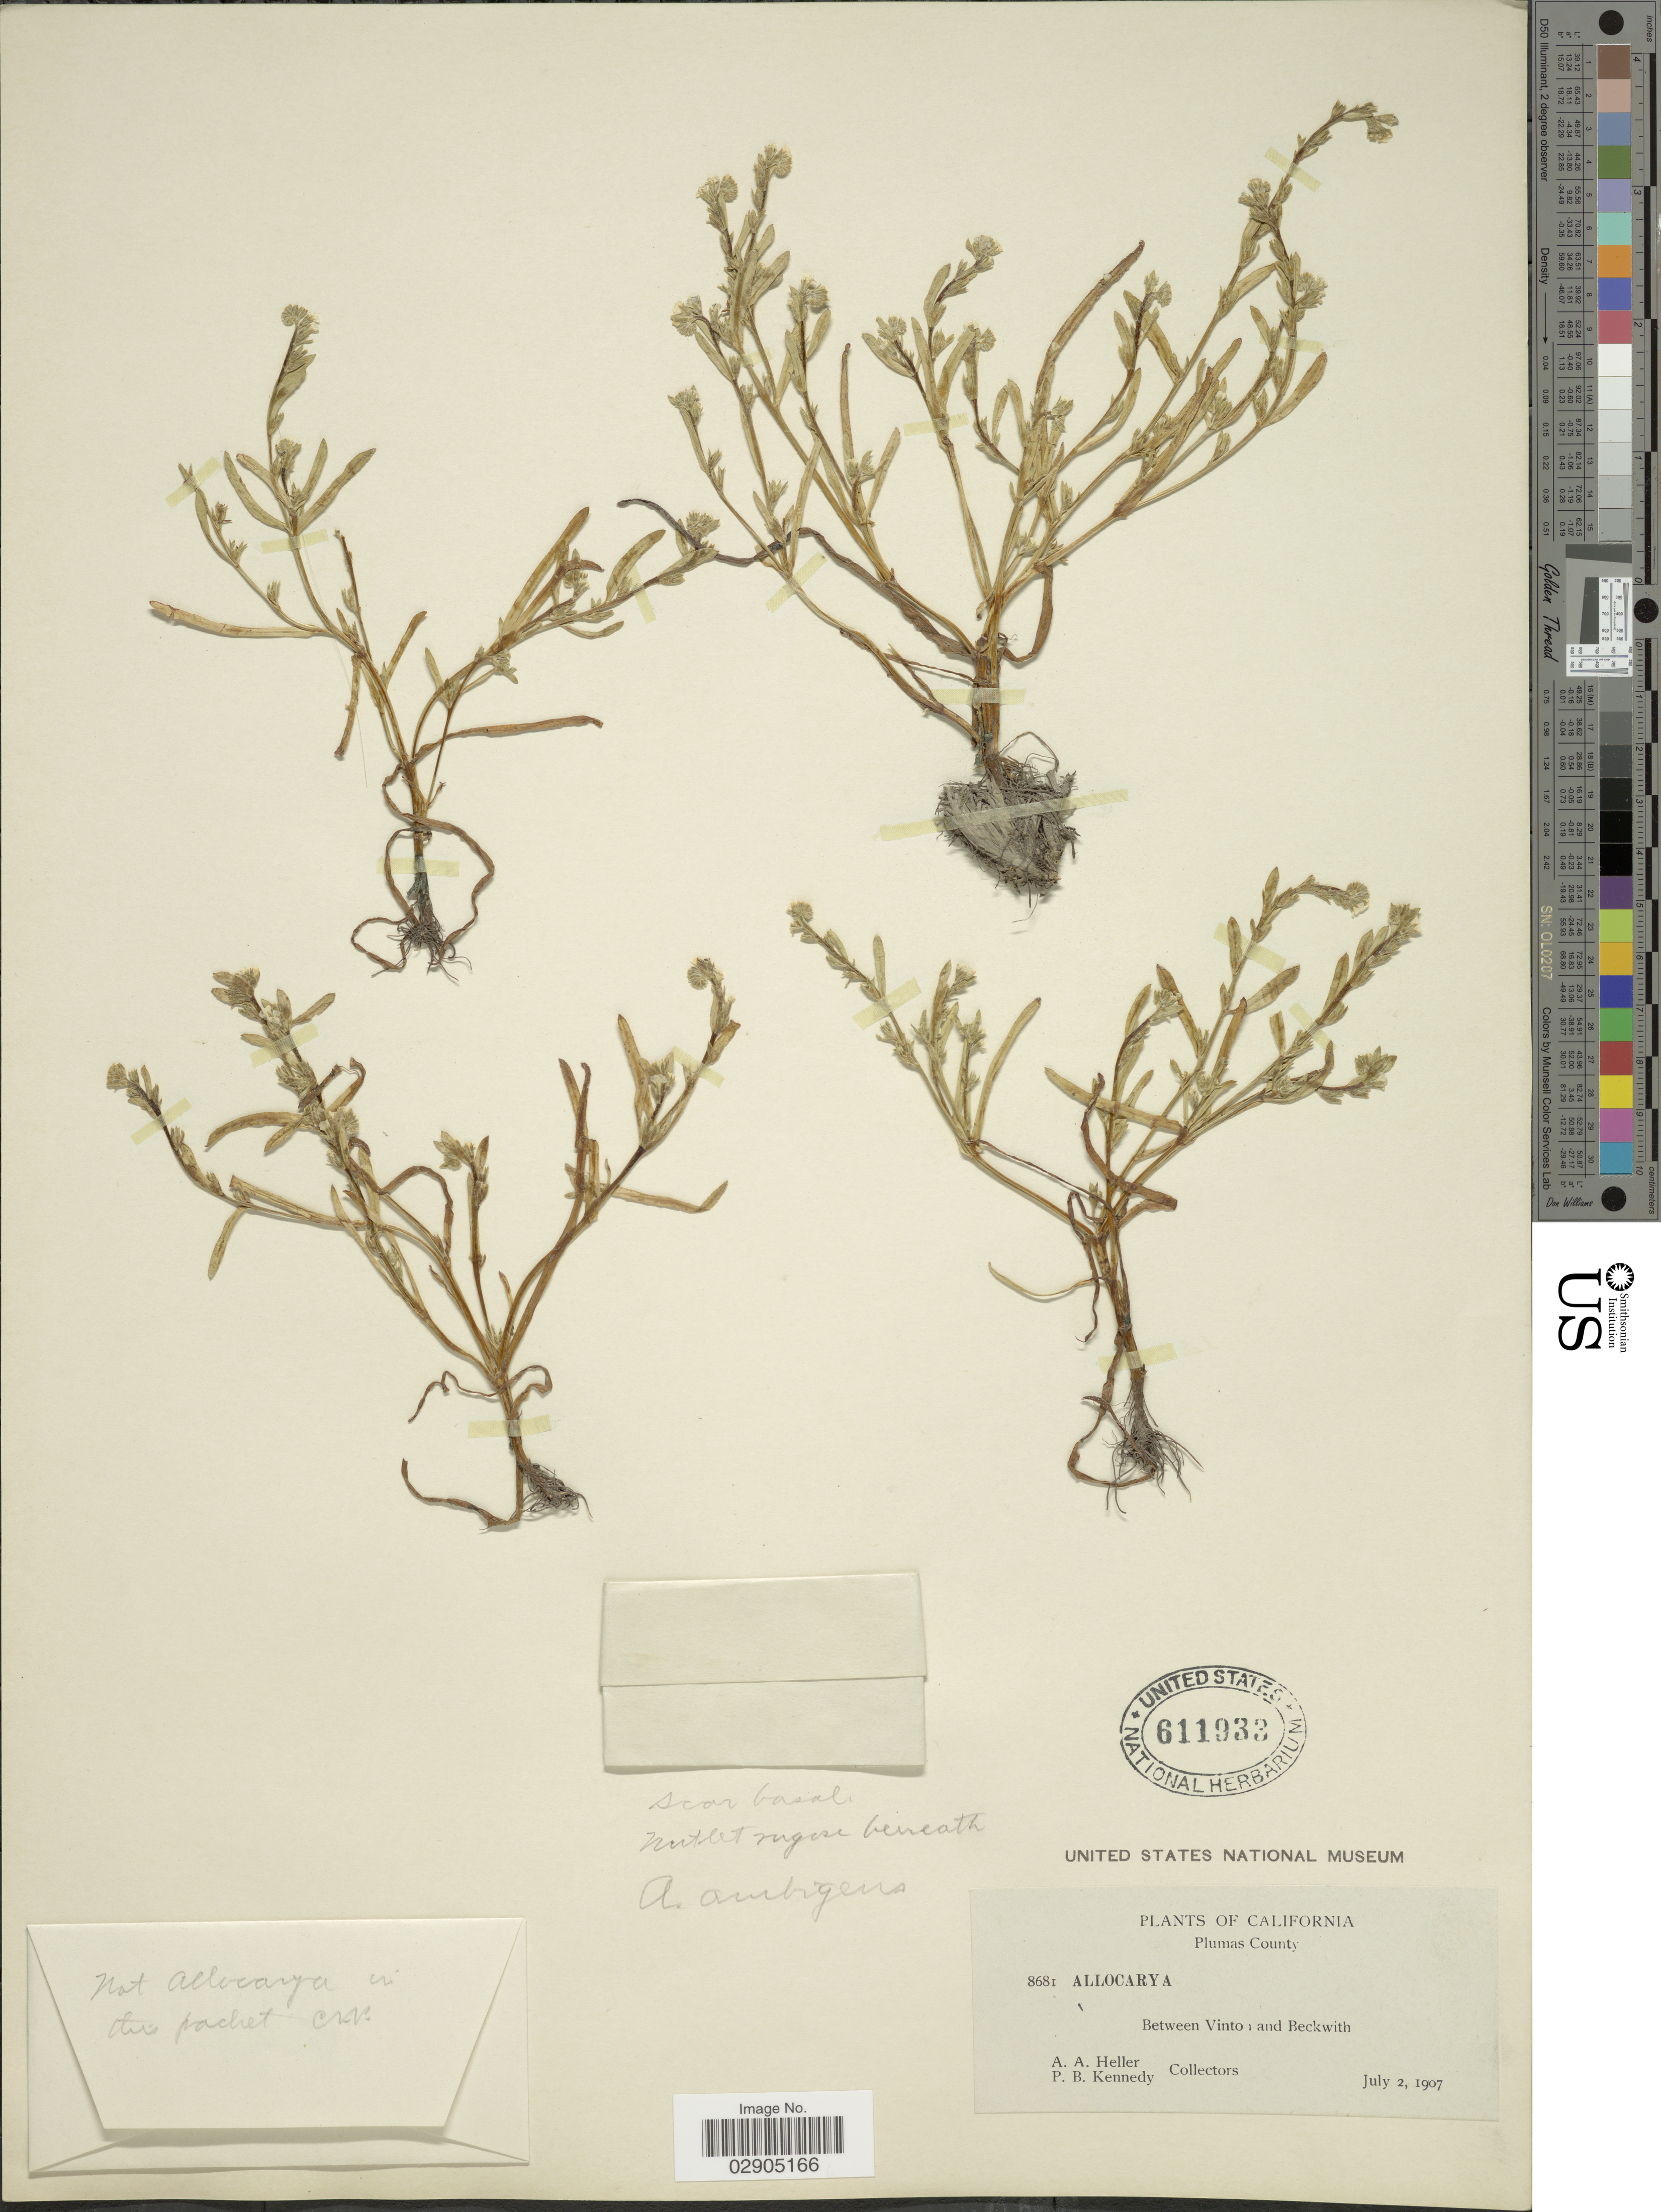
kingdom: Plantae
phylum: Tracheophyta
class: Magnoliopsida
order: Boraginales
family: Boraginaceae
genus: Allocarya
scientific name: Allocarya ambigens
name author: Piper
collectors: A. A. Heller & P. B. Kennedy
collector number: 8681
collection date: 1907-07-02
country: United States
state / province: California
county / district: Plumas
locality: Plumas County. Between Vinto and Beckwith.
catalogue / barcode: US 611933